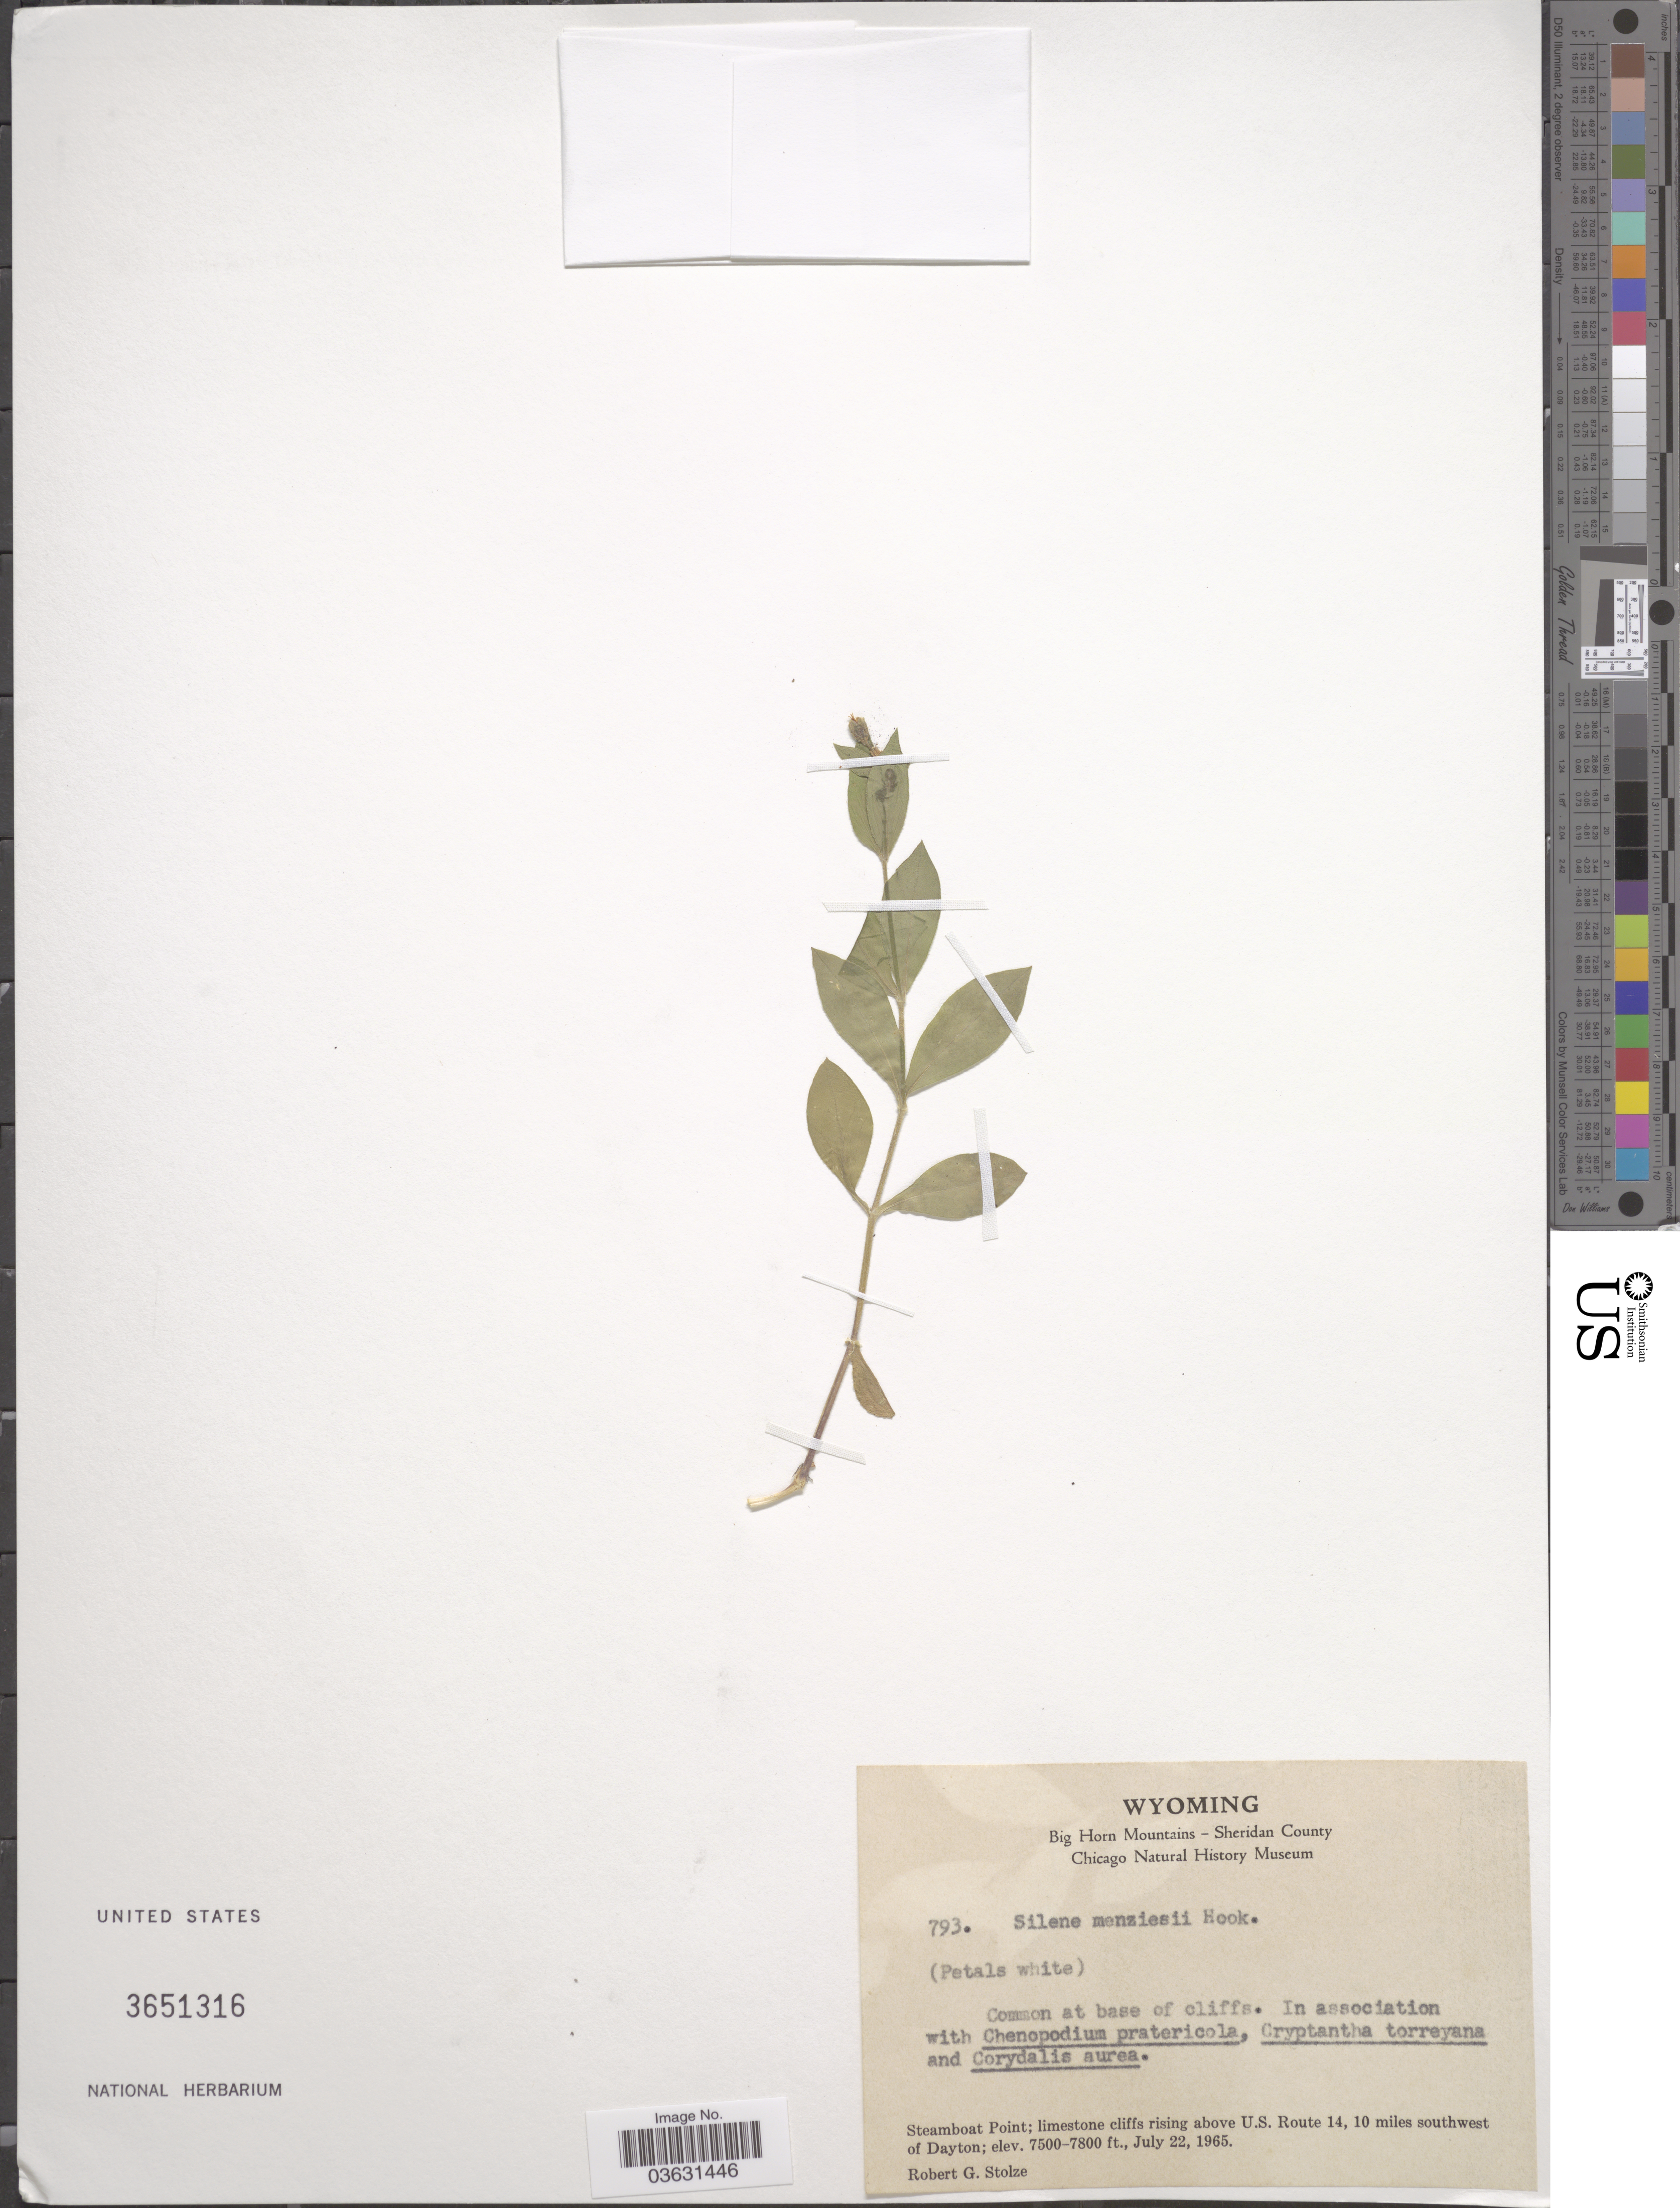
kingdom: Plantae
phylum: Tracheophyta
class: Magnoliopsida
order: Caryophyllales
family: Caryophyllaceae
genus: Silene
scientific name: Silene menziesii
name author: Hook.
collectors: R. G. Stolze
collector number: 793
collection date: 1965-07-22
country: United States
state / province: Wyoming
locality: Steamboat Point; limestone cliffs rising above U.S. Route 14, 10 miles southwest of Dayton.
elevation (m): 2286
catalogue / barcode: US 3651316